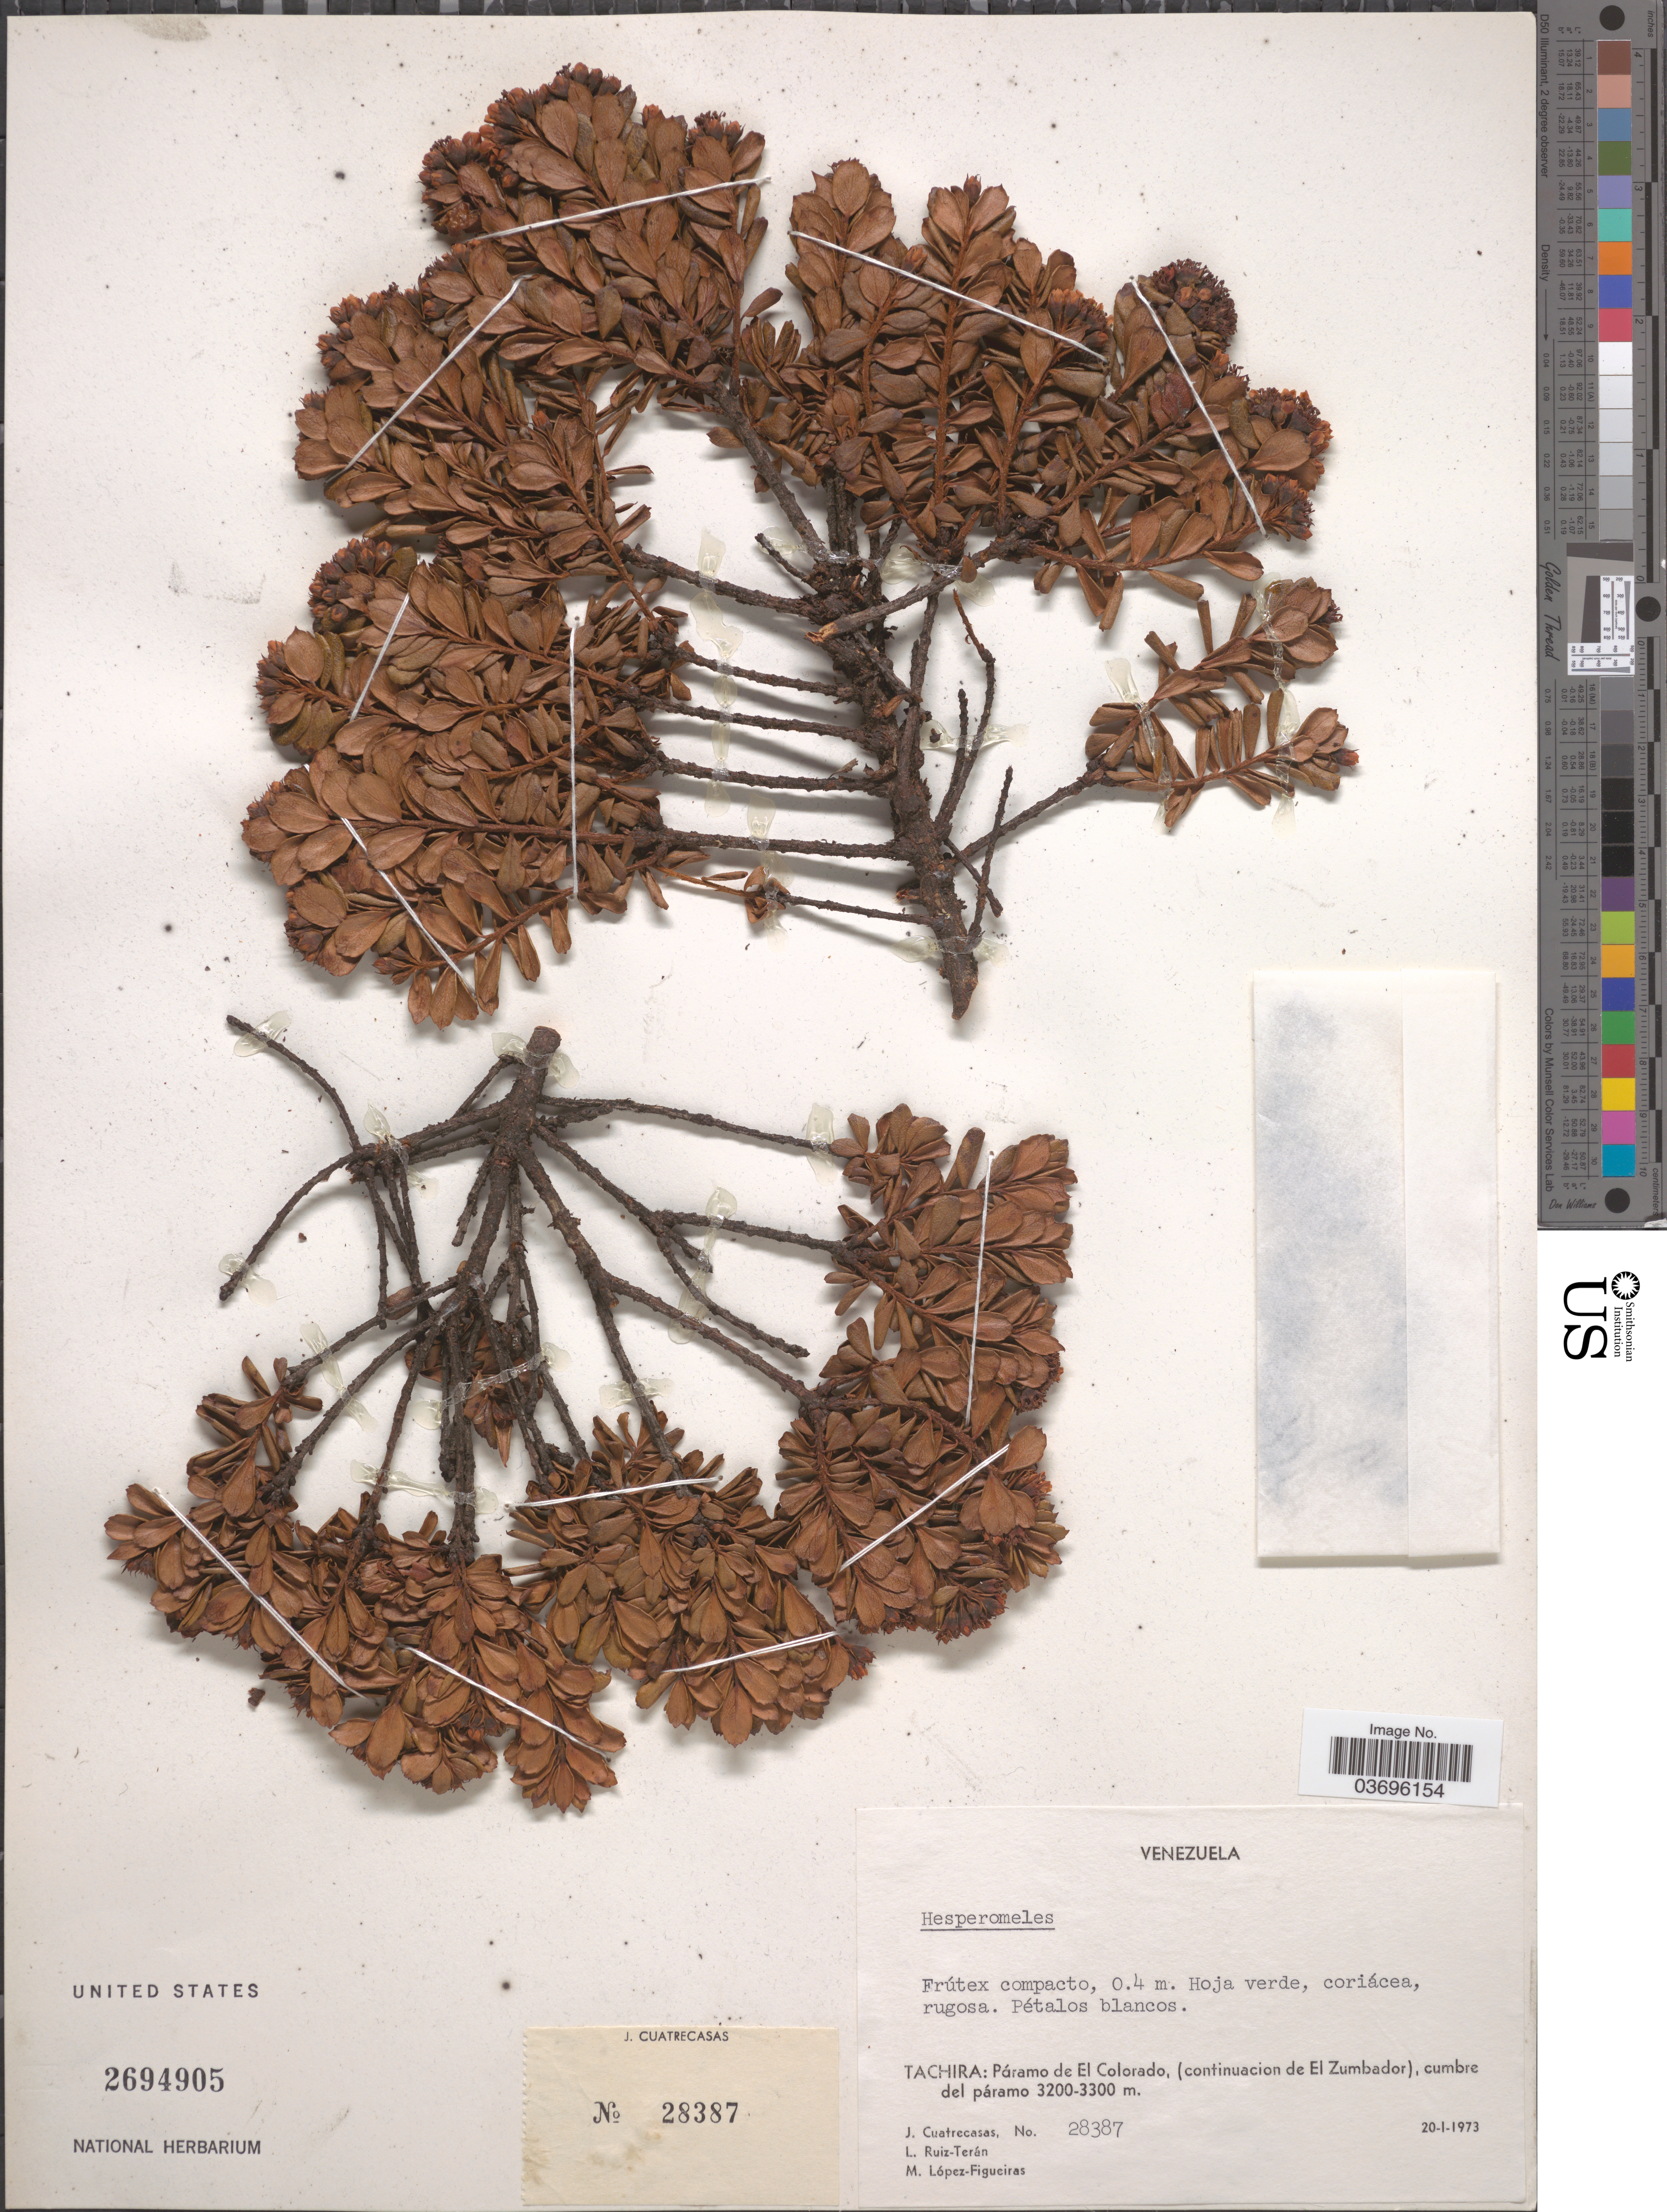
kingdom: Plantae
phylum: Tracheophyta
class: Magnoliopsida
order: Rosales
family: Rosaceae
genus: Hesperomeles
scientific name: Hesperomeles sp.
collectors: J. Cuatrecasas, L. Teran & M. López Figueiras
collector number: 28387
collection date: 1973-01-20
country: Venezuela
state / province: Tachira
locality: Páramo de El Colorado, (continuacion de El Zumbador), cumbre del páramo.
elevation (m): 3200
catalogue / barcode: US 2694905